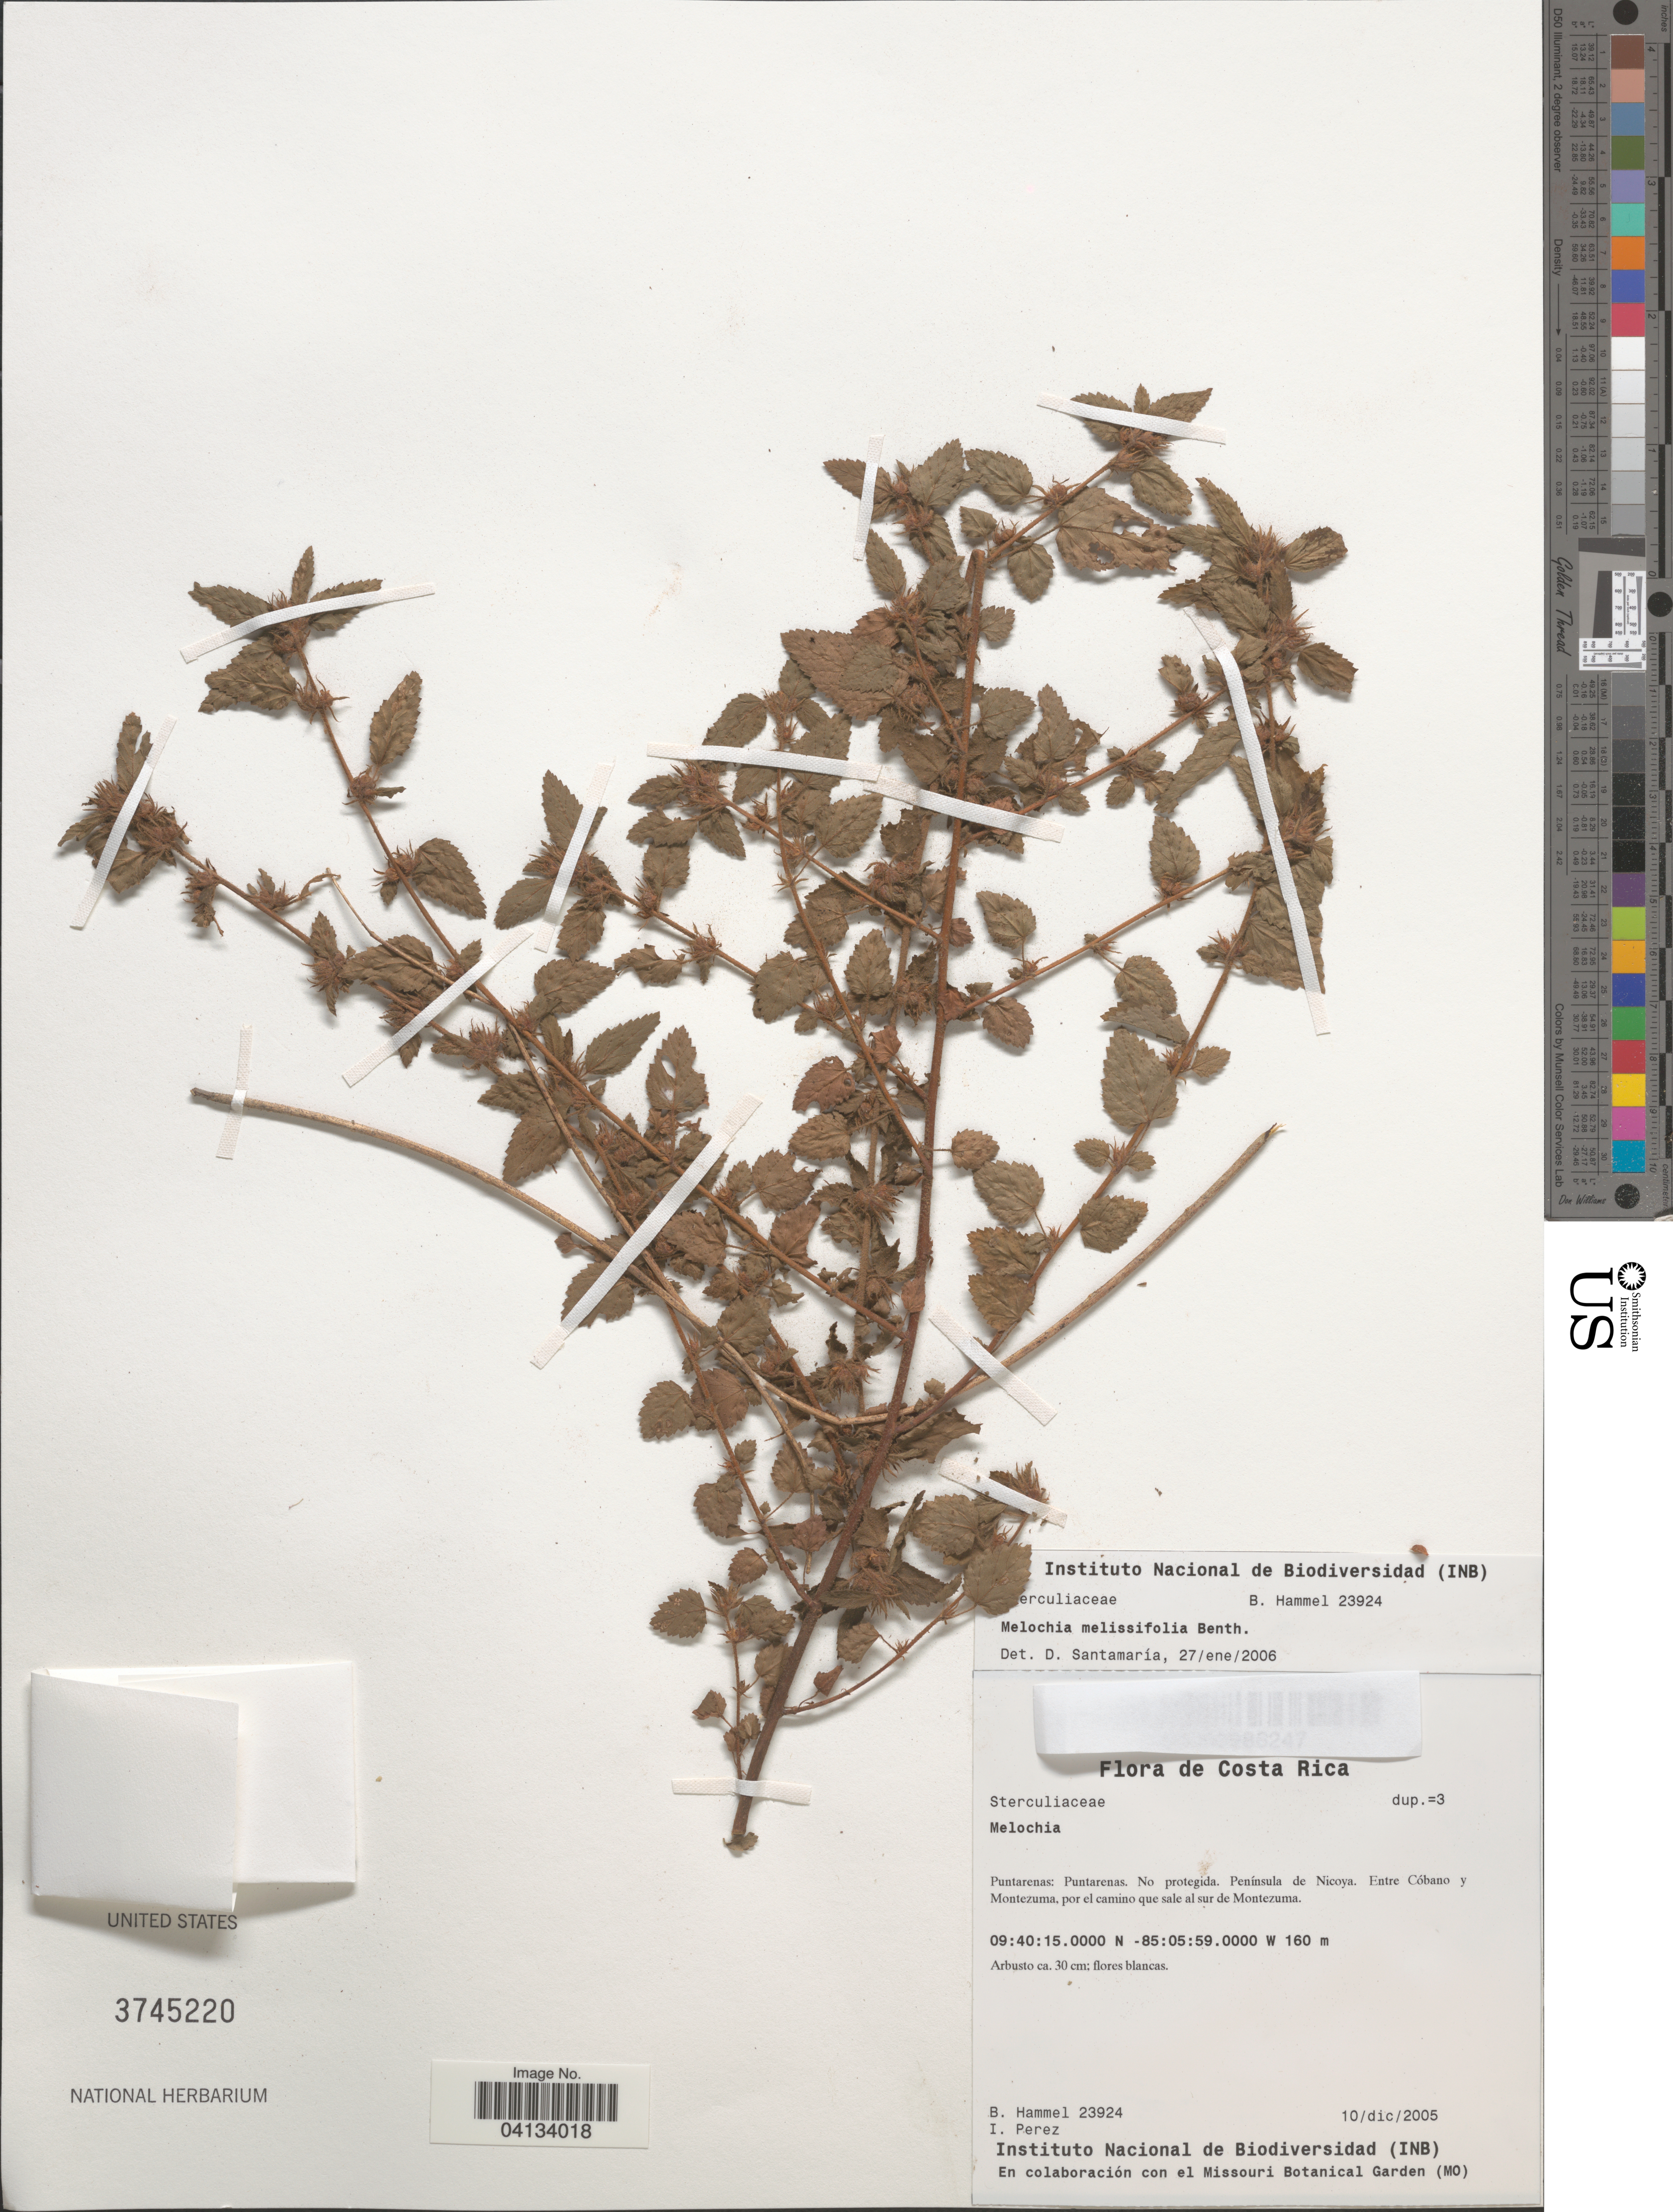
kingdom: Plantae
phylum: Tracheophyta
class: Magnoliopsida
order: Malvales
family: Malvaceae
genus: Melochia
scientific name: Melochia melissifolia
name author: Benth.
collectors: B. Hammel & I. Pérez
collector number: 23924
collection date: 2005-12-10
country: Costa Rica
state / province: Puntarenas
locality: Puntarenas. Península de Nicoya. Entre Cóbano y Montezuma, por el camino que sale al sur de Montezuma.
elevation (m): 160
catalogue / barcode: US 3745220